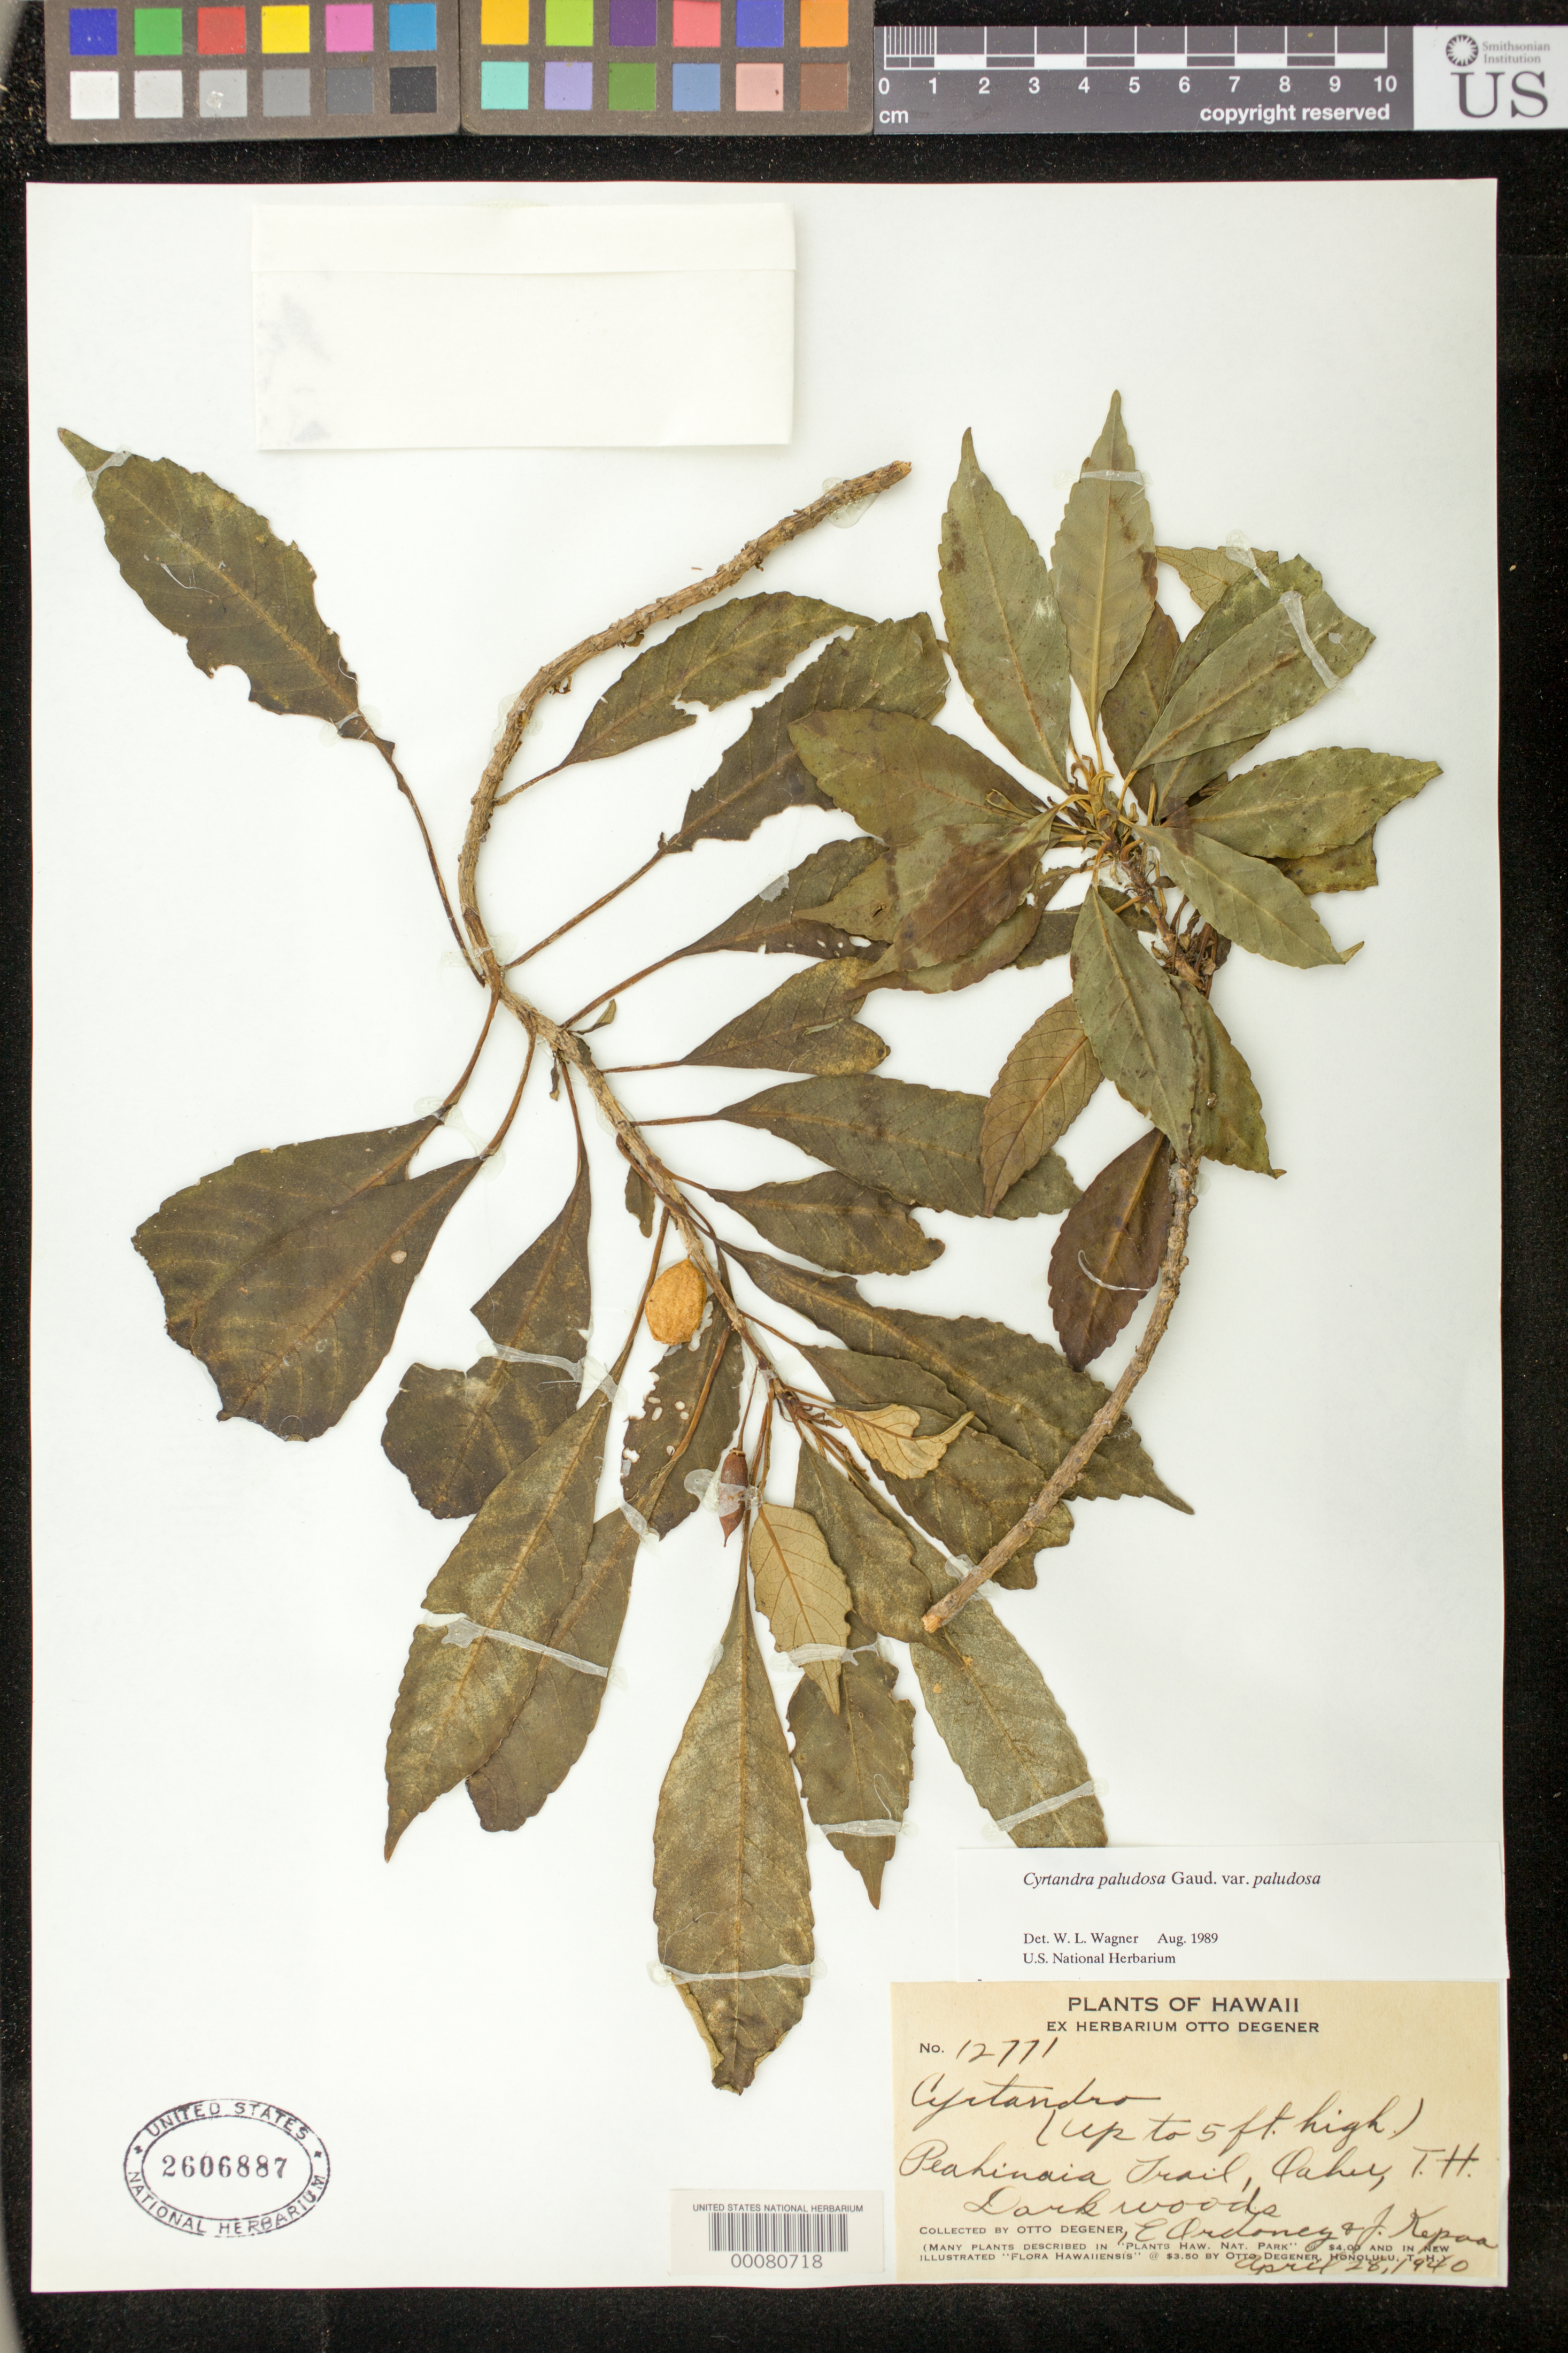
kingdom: Plantae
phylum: Tracheophyta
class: Magnoliopsida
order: Lamiales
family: Gesneriaceae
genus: Cyrtandra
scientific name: Cyrtandra paludosa var. paludosa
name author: Gaudich.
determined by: Wagner, W. L., (BOT), Smithsonian Institution - National Museum of Natural History (UNITED STATES)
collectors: O. Degener, E. Ordonez. & J. Kepaa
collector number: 12771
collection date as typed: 28 Apr 1940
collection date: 1940-04-28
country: United States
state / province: Hawaii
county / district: Honolulu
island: Oahu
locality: Peahinaia trail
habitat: Dark woods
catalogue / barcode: US 2606887